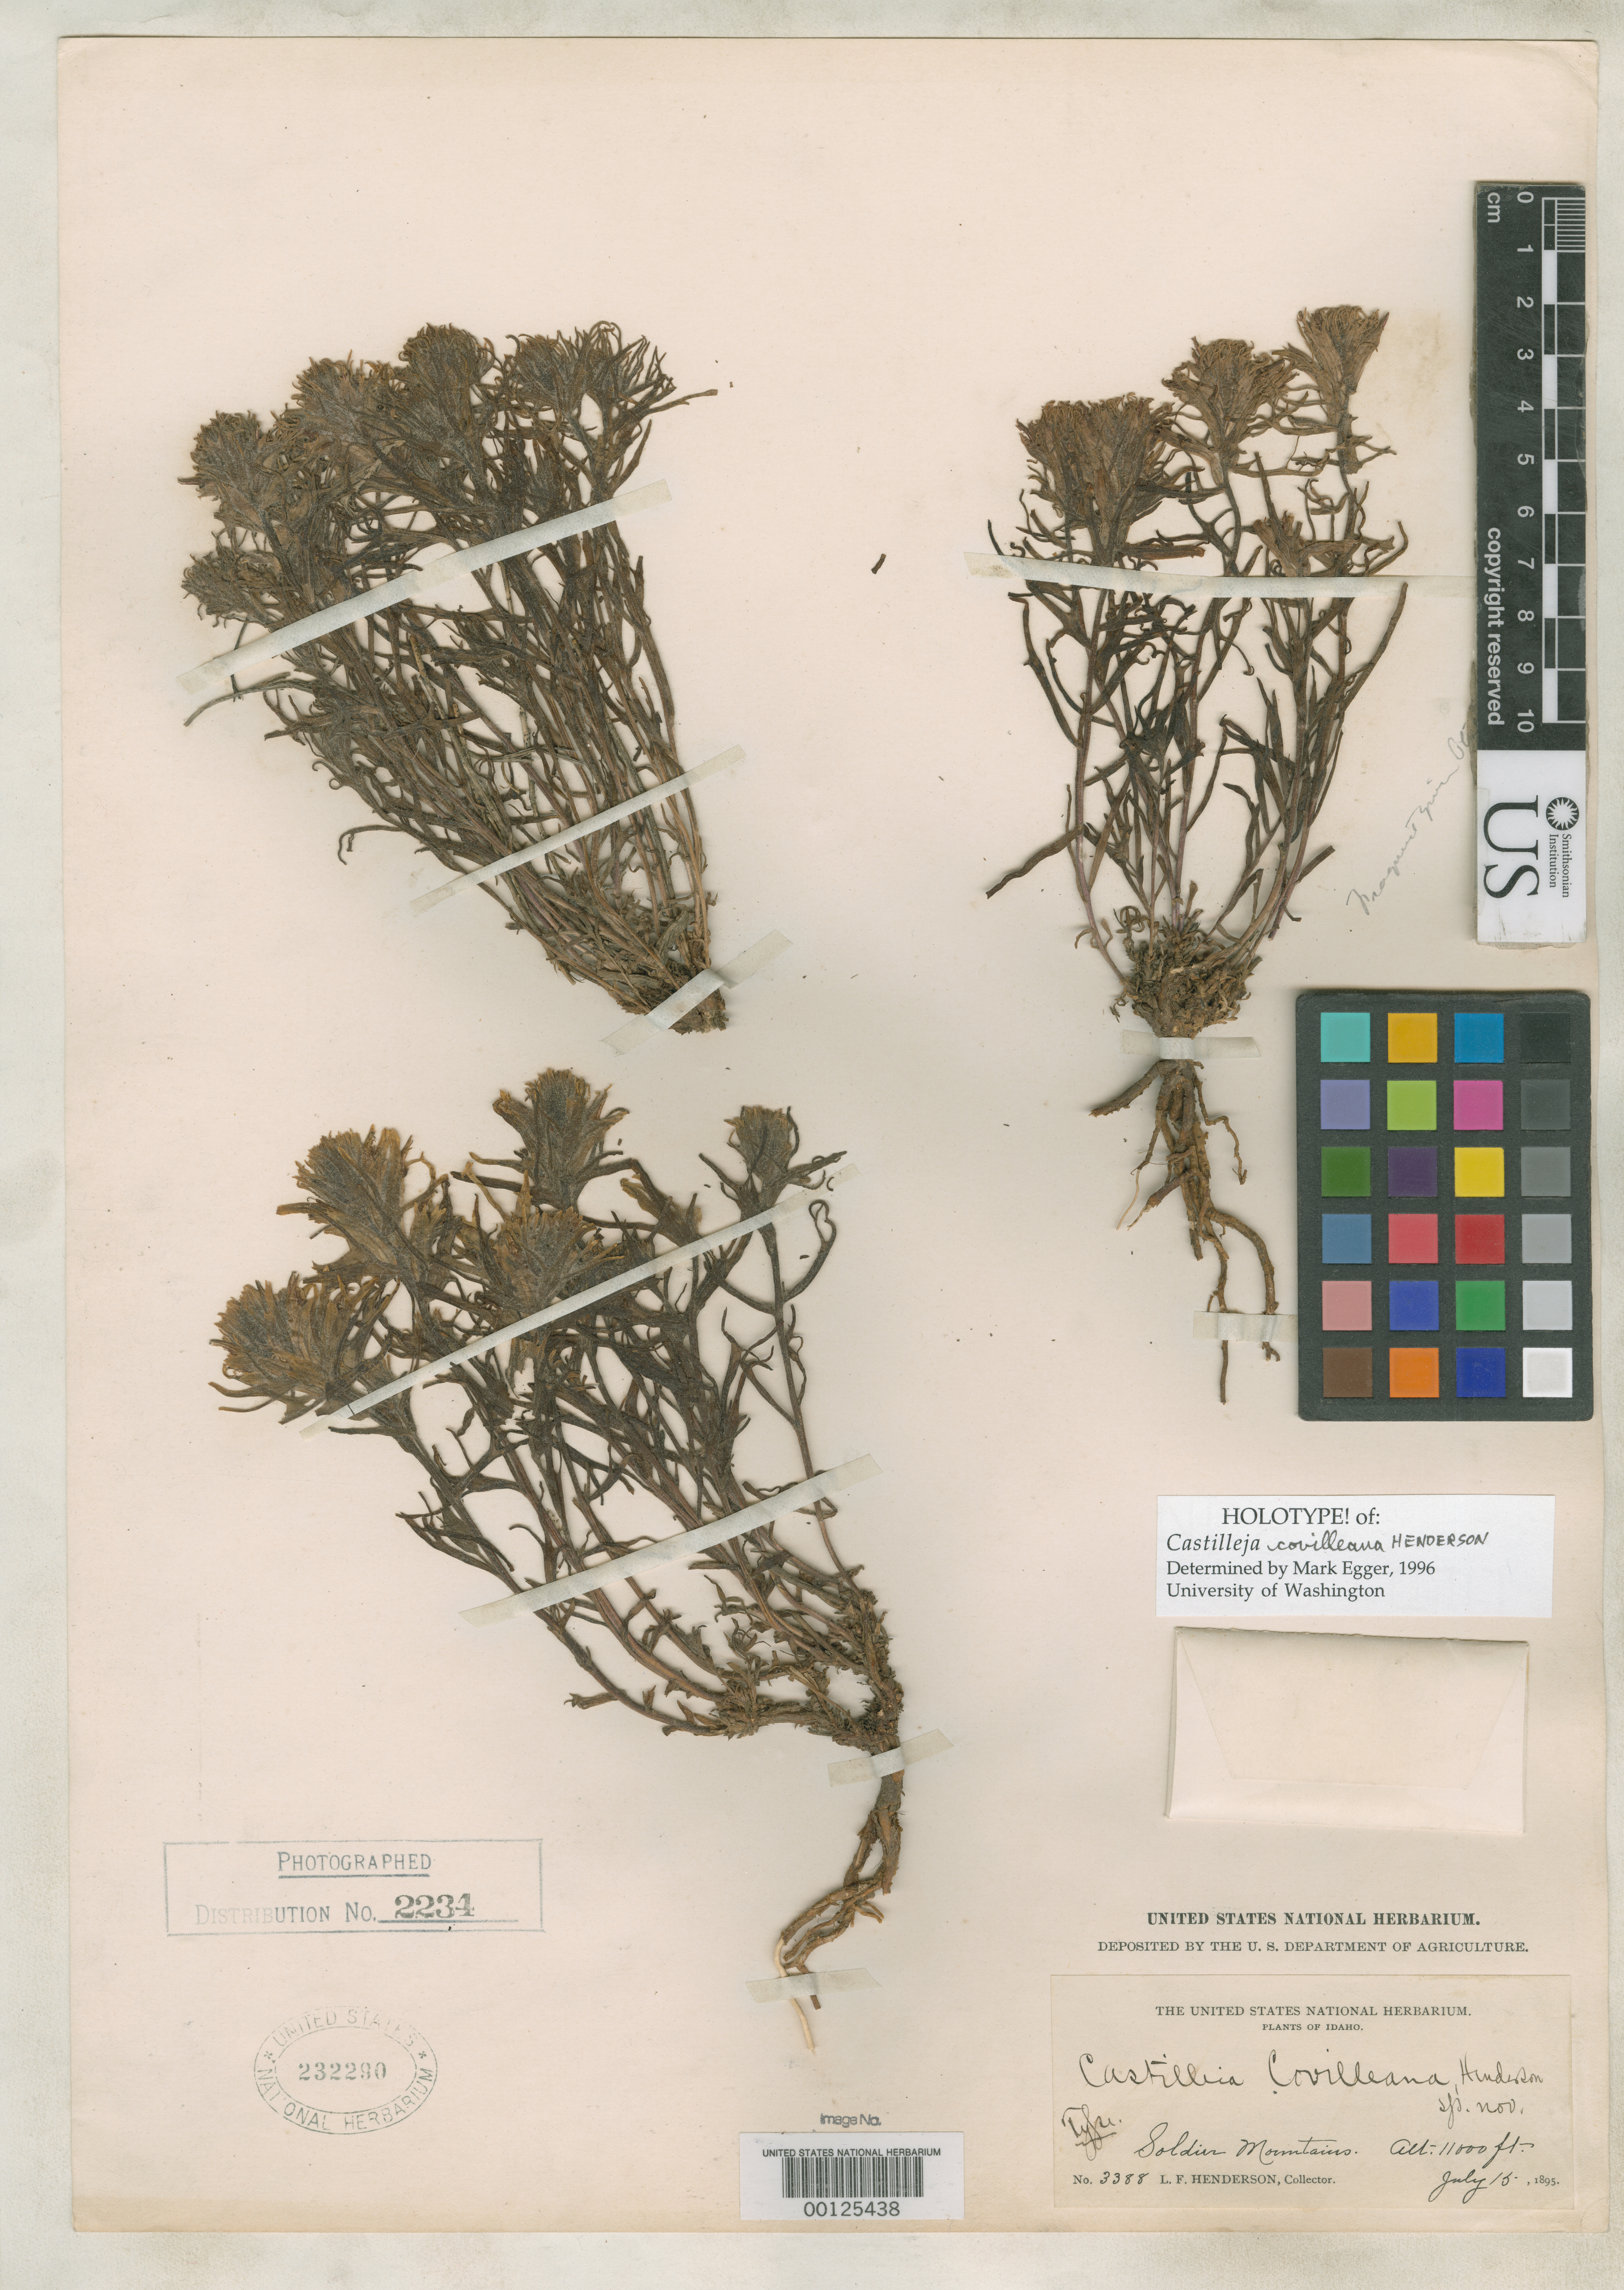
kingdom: Plantae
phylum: Tracheophyta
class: Magnoliopsida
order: Lamiales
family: Orobanchaceae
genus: Castilleja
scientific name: Castilleja covilleana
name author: L.F. Hend.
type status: Holotype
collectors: L. F. Henderson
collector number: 3388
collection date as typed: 15 Jul 1895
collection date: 1895-07-15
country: United States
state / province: Idaho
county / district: Blaine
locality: Soldier Mountains.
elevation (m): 3353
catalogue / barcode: US 232290